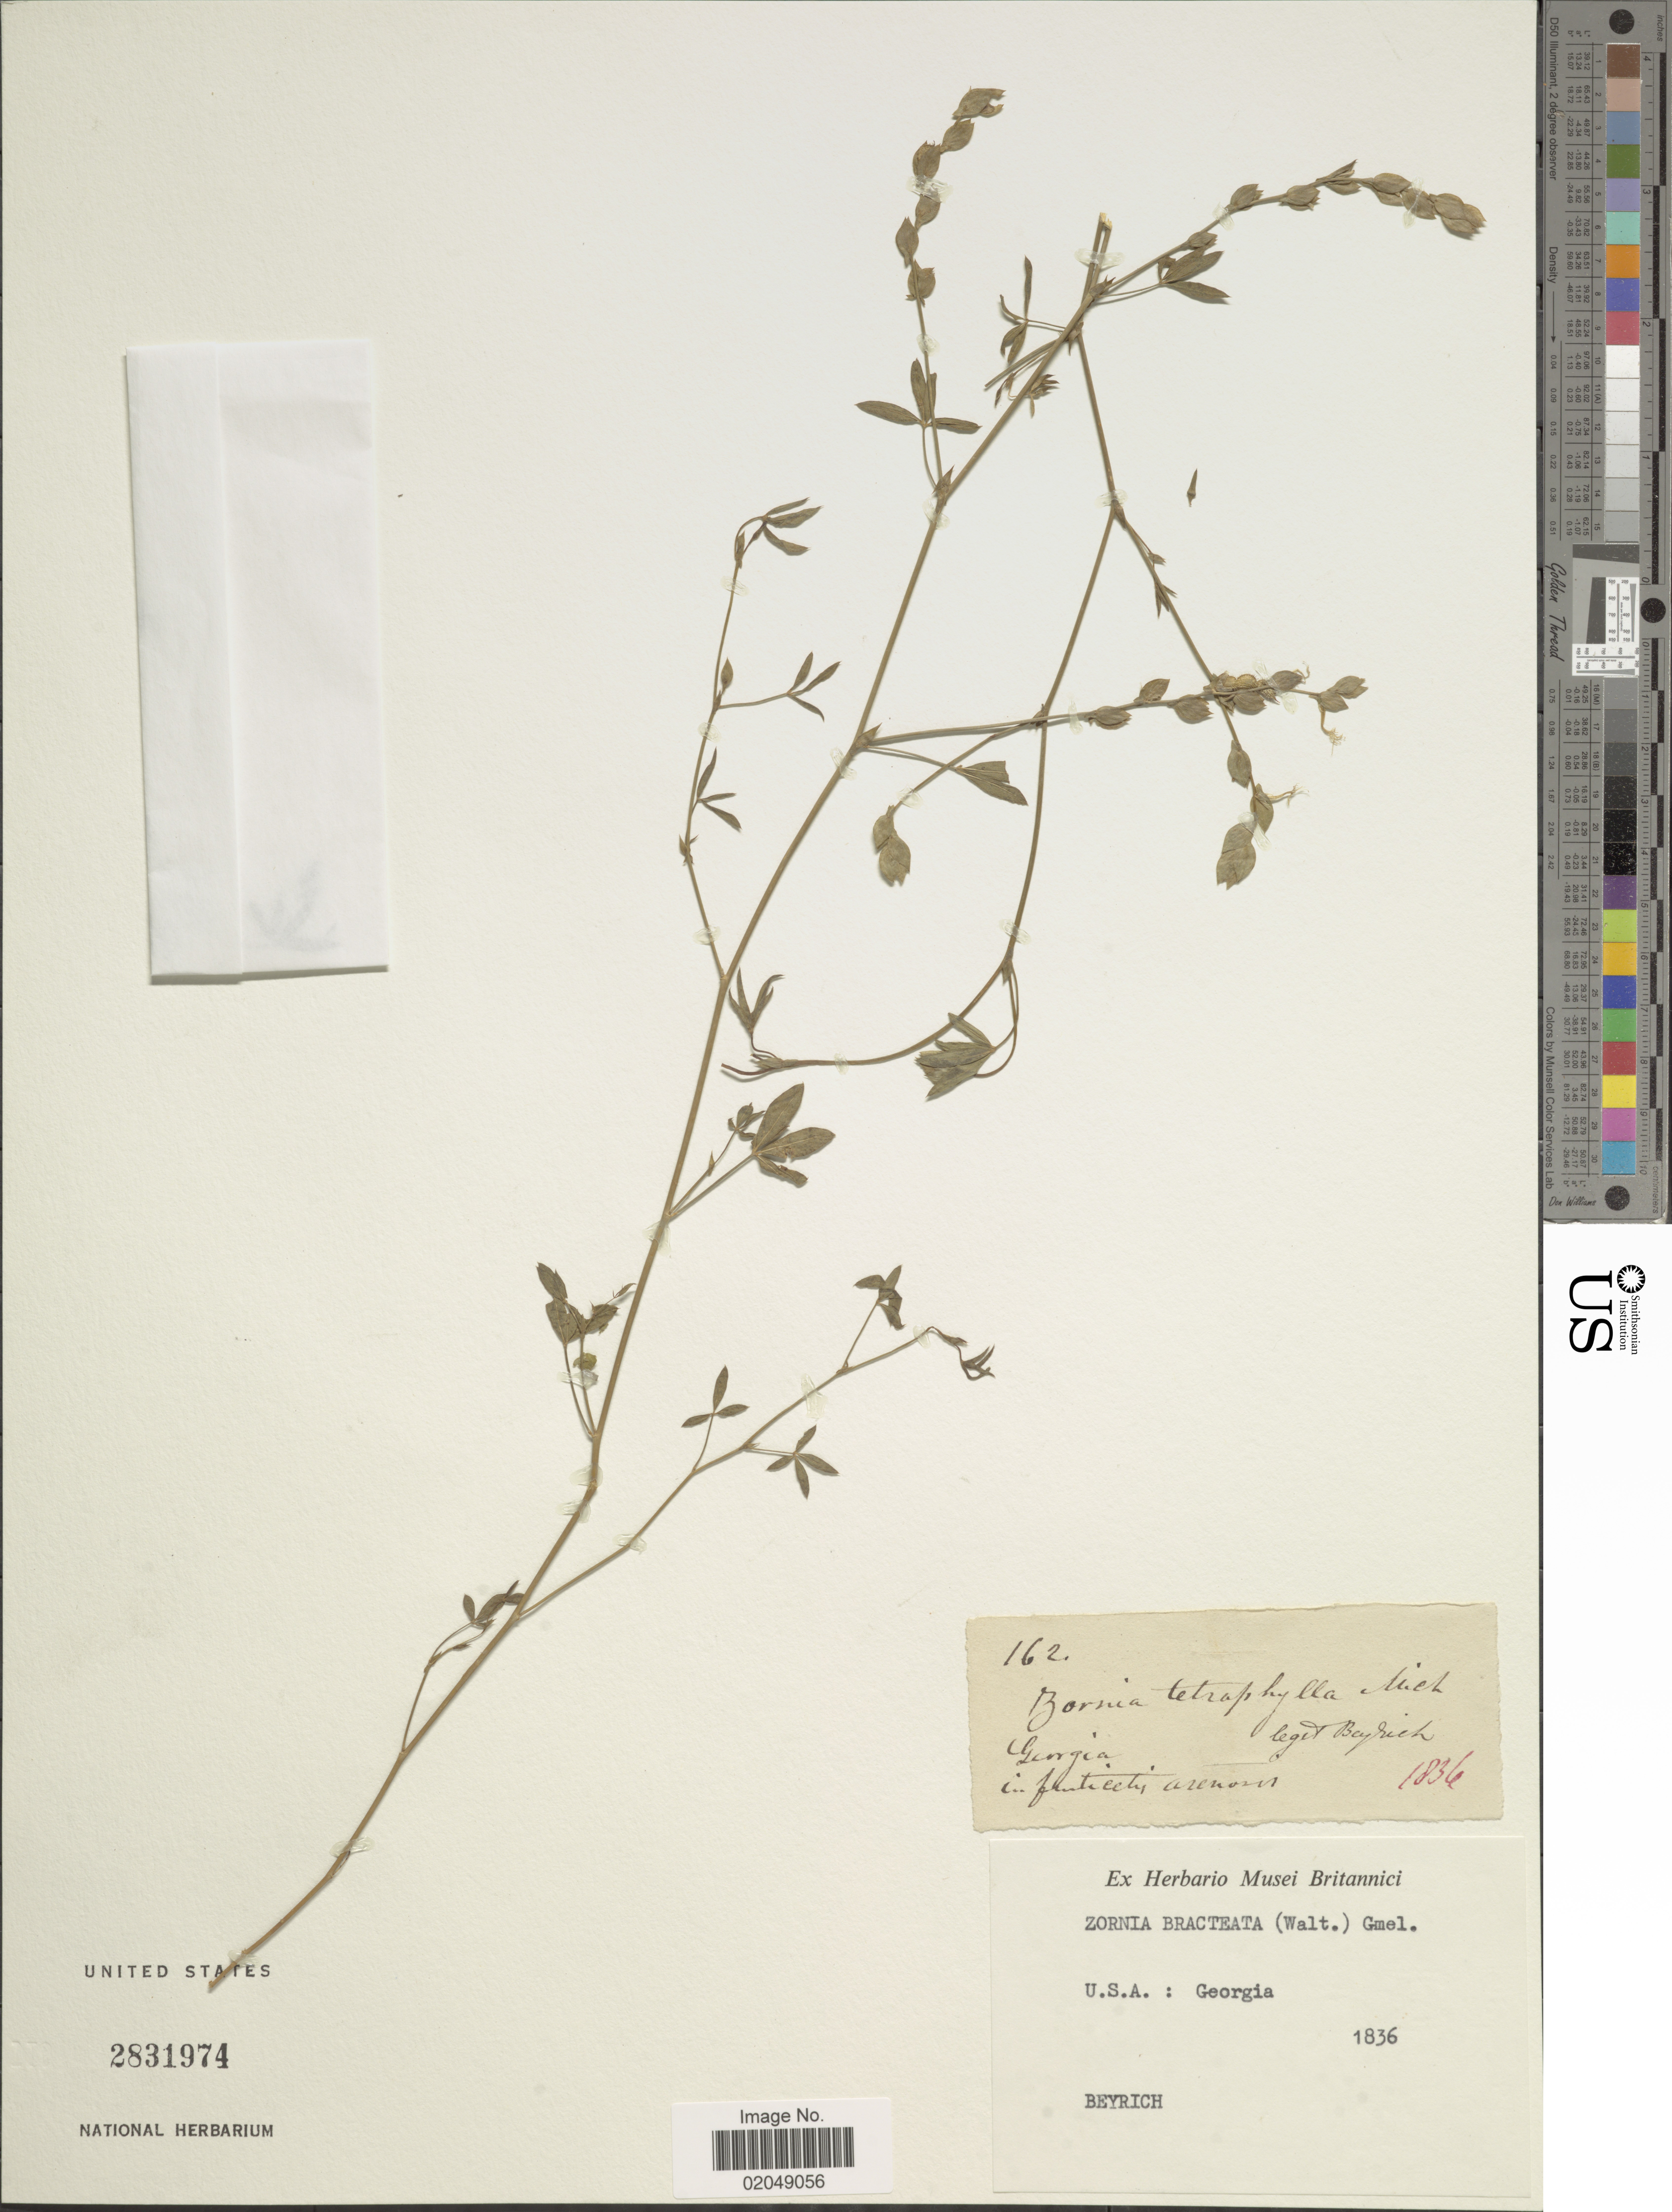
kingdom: Plantae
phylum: Tracheophyta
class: Magnoliopsida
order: Fabales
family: Fabaceae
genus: Zornia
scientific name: Zornia bracteata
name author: J.F. Gmel.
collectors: -. Beyrich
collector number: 162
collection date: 1836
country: United States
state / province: Georgia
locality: U.S.A.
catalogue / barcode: US 2831974